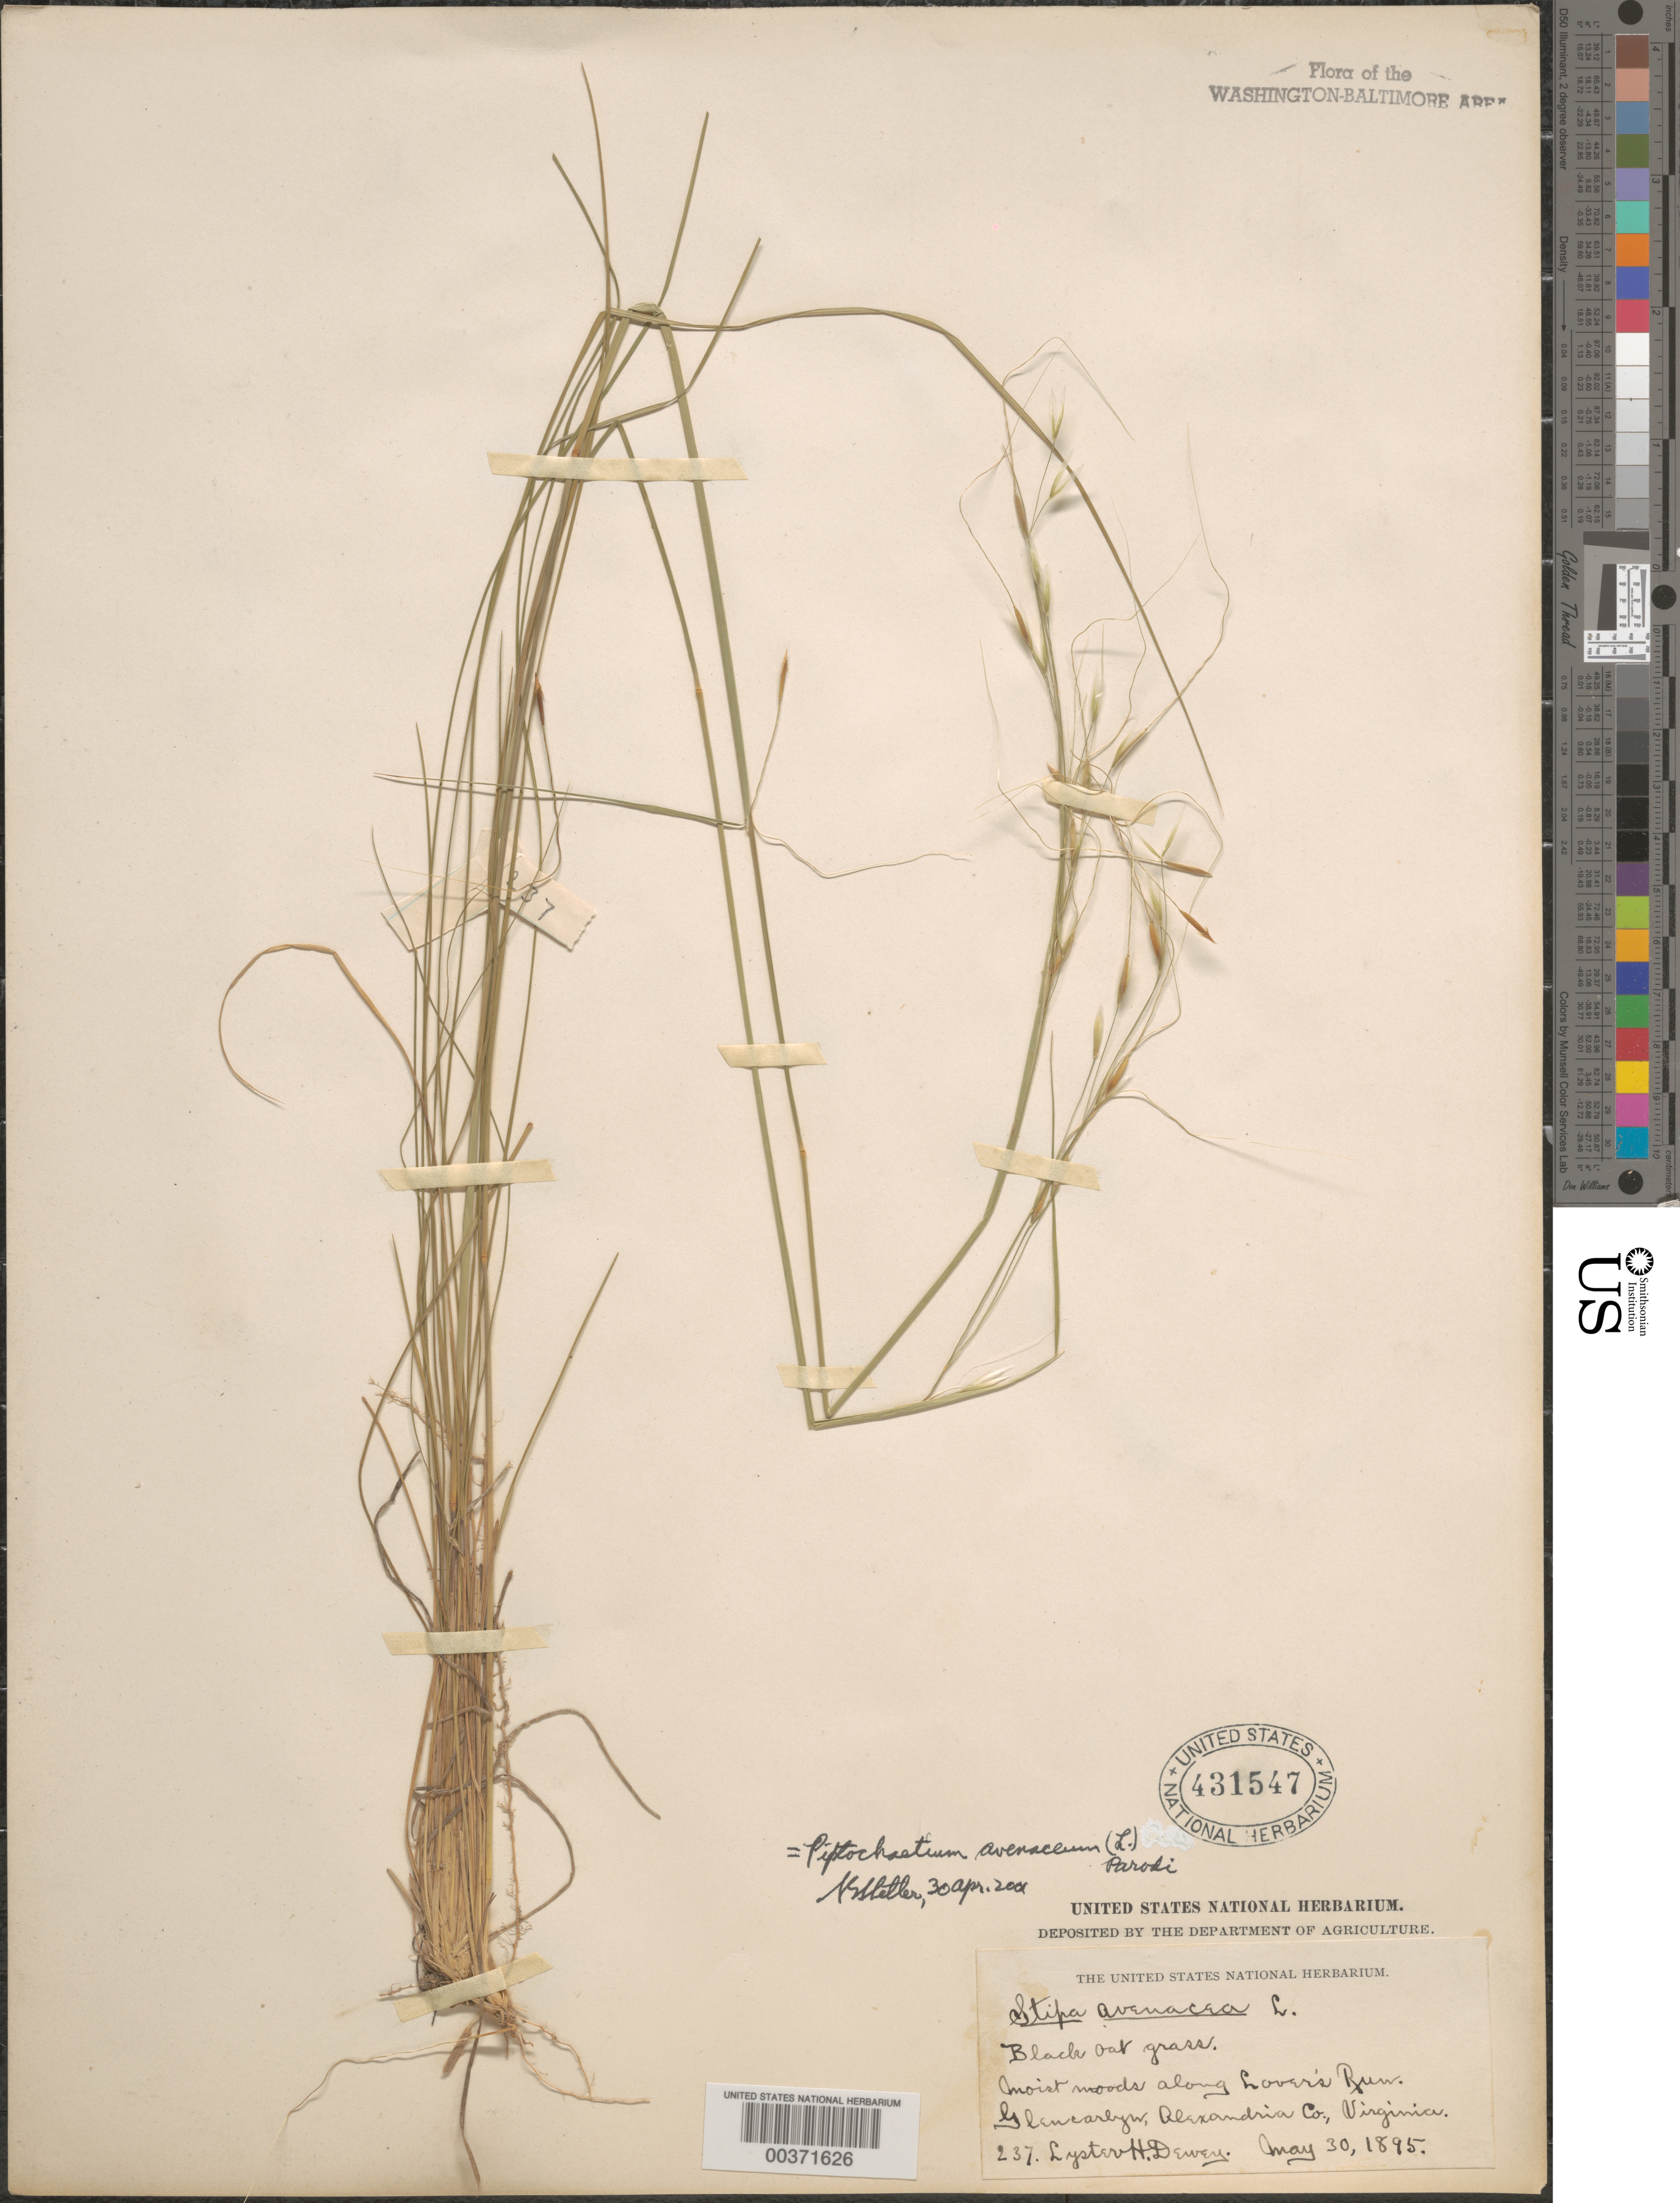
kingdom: Plantae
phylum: Tracheophyta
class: Liliopsida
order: Poales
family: Poaceae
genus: Piptochaetium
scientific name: Piptochaetium avenaceum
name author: (L.) Parodi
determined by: Shetler, Stanwyn G., (US), NMNH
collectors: L. H. Dewey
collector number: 237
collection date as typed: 30 May 1895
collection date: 1895-05-30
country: United States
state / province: Virginia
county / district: Arlington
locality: Lovers Run, Glencarlyn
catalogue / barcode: US 431547